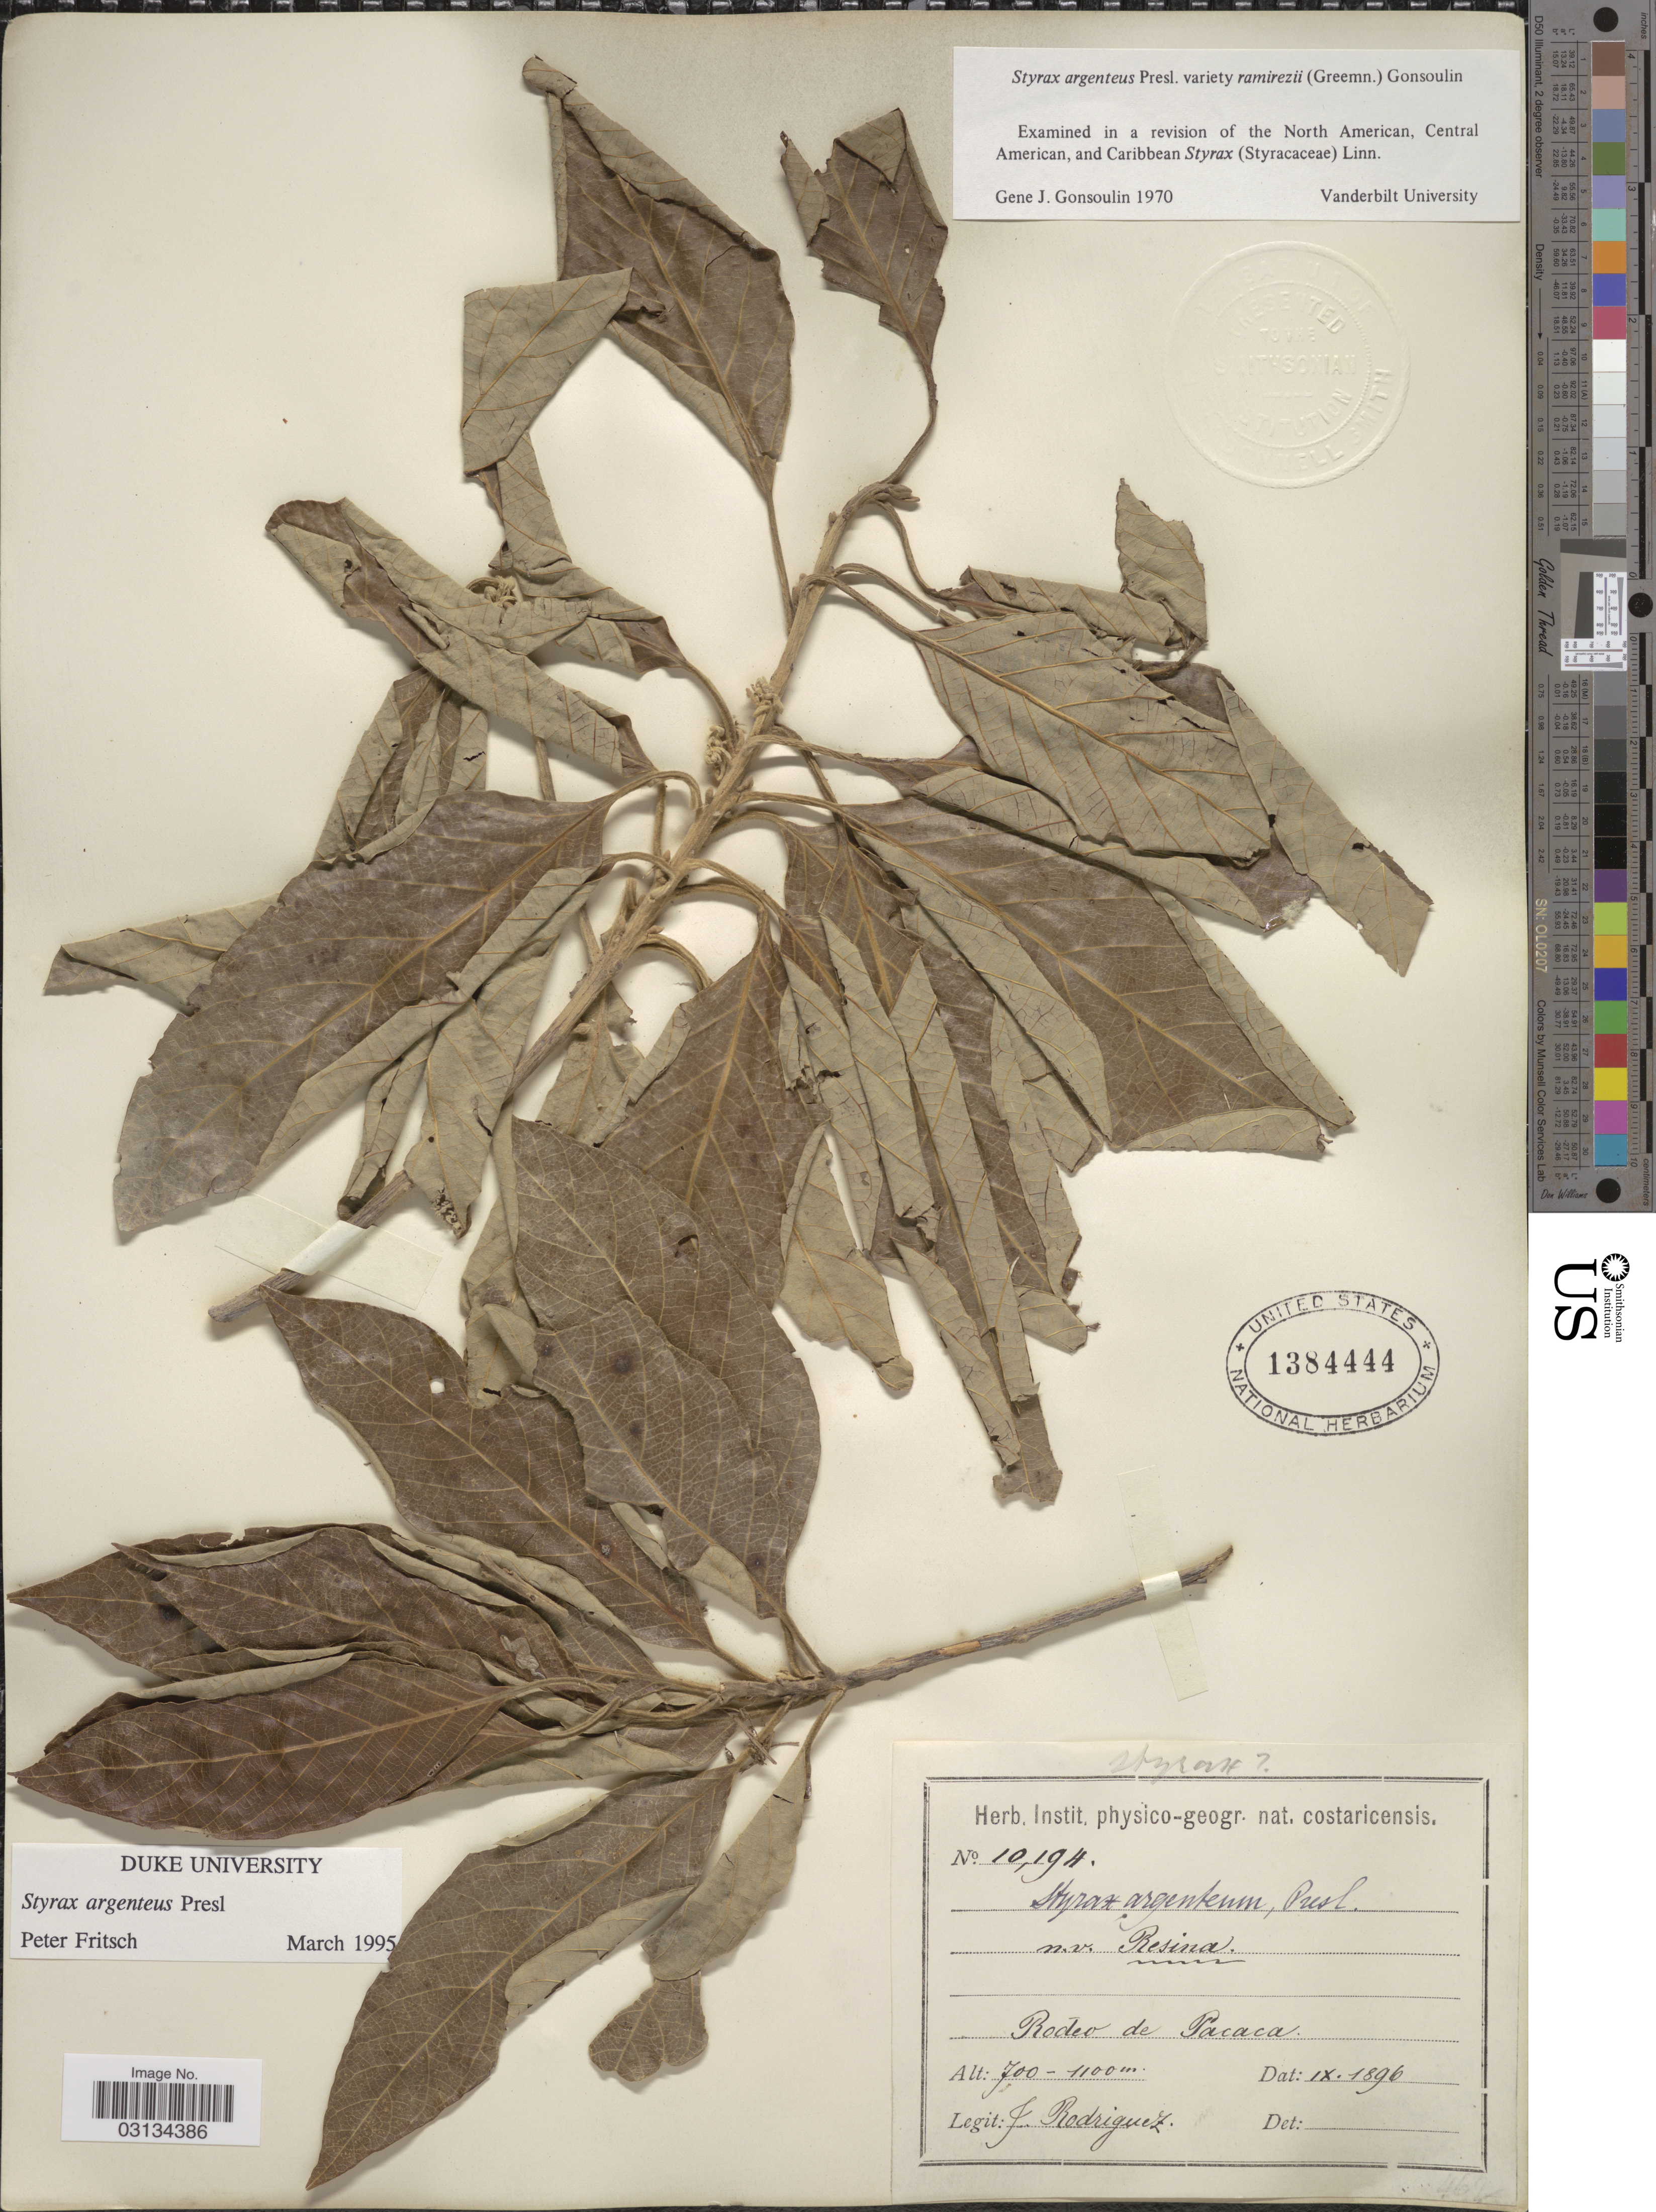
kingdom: Plantae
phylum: Tracheophyta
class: Magnoliopsida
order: Ericales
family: Styracaceae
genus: Styrax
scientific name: Styrax argenteus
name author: C. Presl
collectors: Rodriguez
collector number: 10194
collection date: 1896-09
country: Costa Rica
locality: Rodeo de Pacaca.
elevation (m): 700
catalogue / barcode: US 1384444